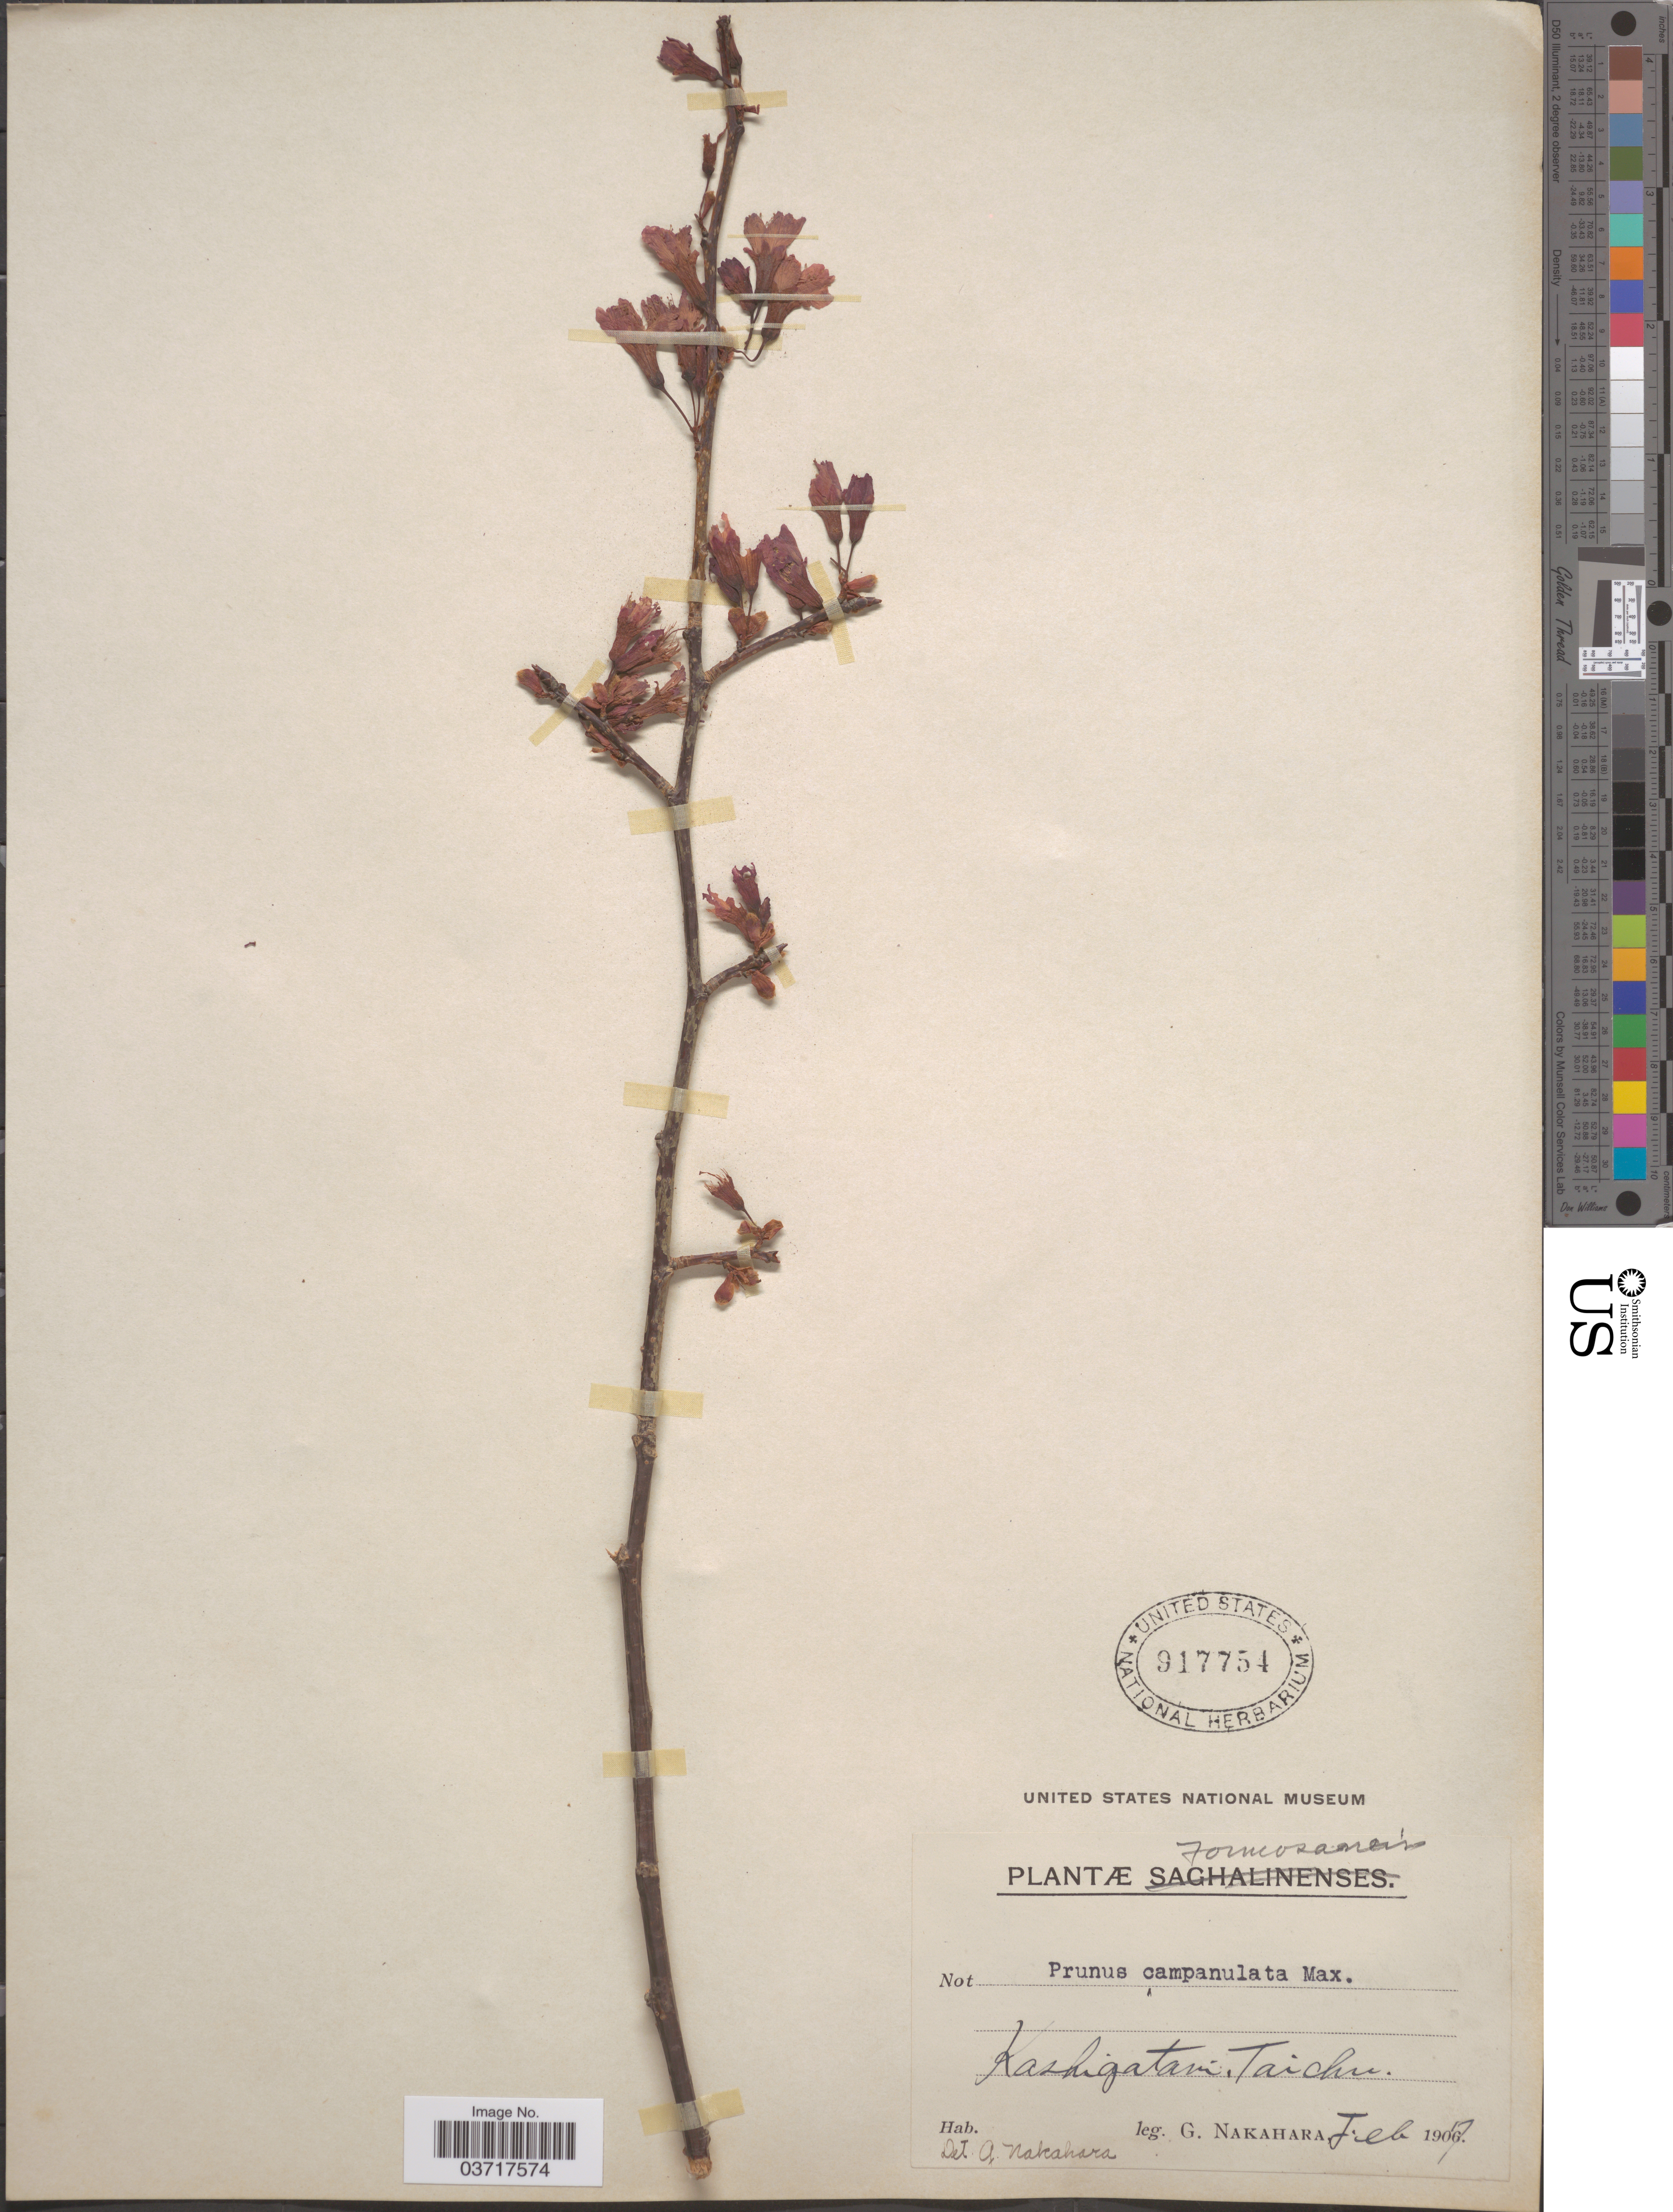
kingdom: Plantae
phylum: Tracheophyta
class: Magnoliopsida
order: Rosales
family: Rosaceae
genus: Prunus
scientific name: Prunus campanulata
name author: Maxim.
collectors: G. Nakahara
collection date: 1907-02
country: Taiwan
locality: Kashigatani, Taichu.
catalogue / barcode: US 917754